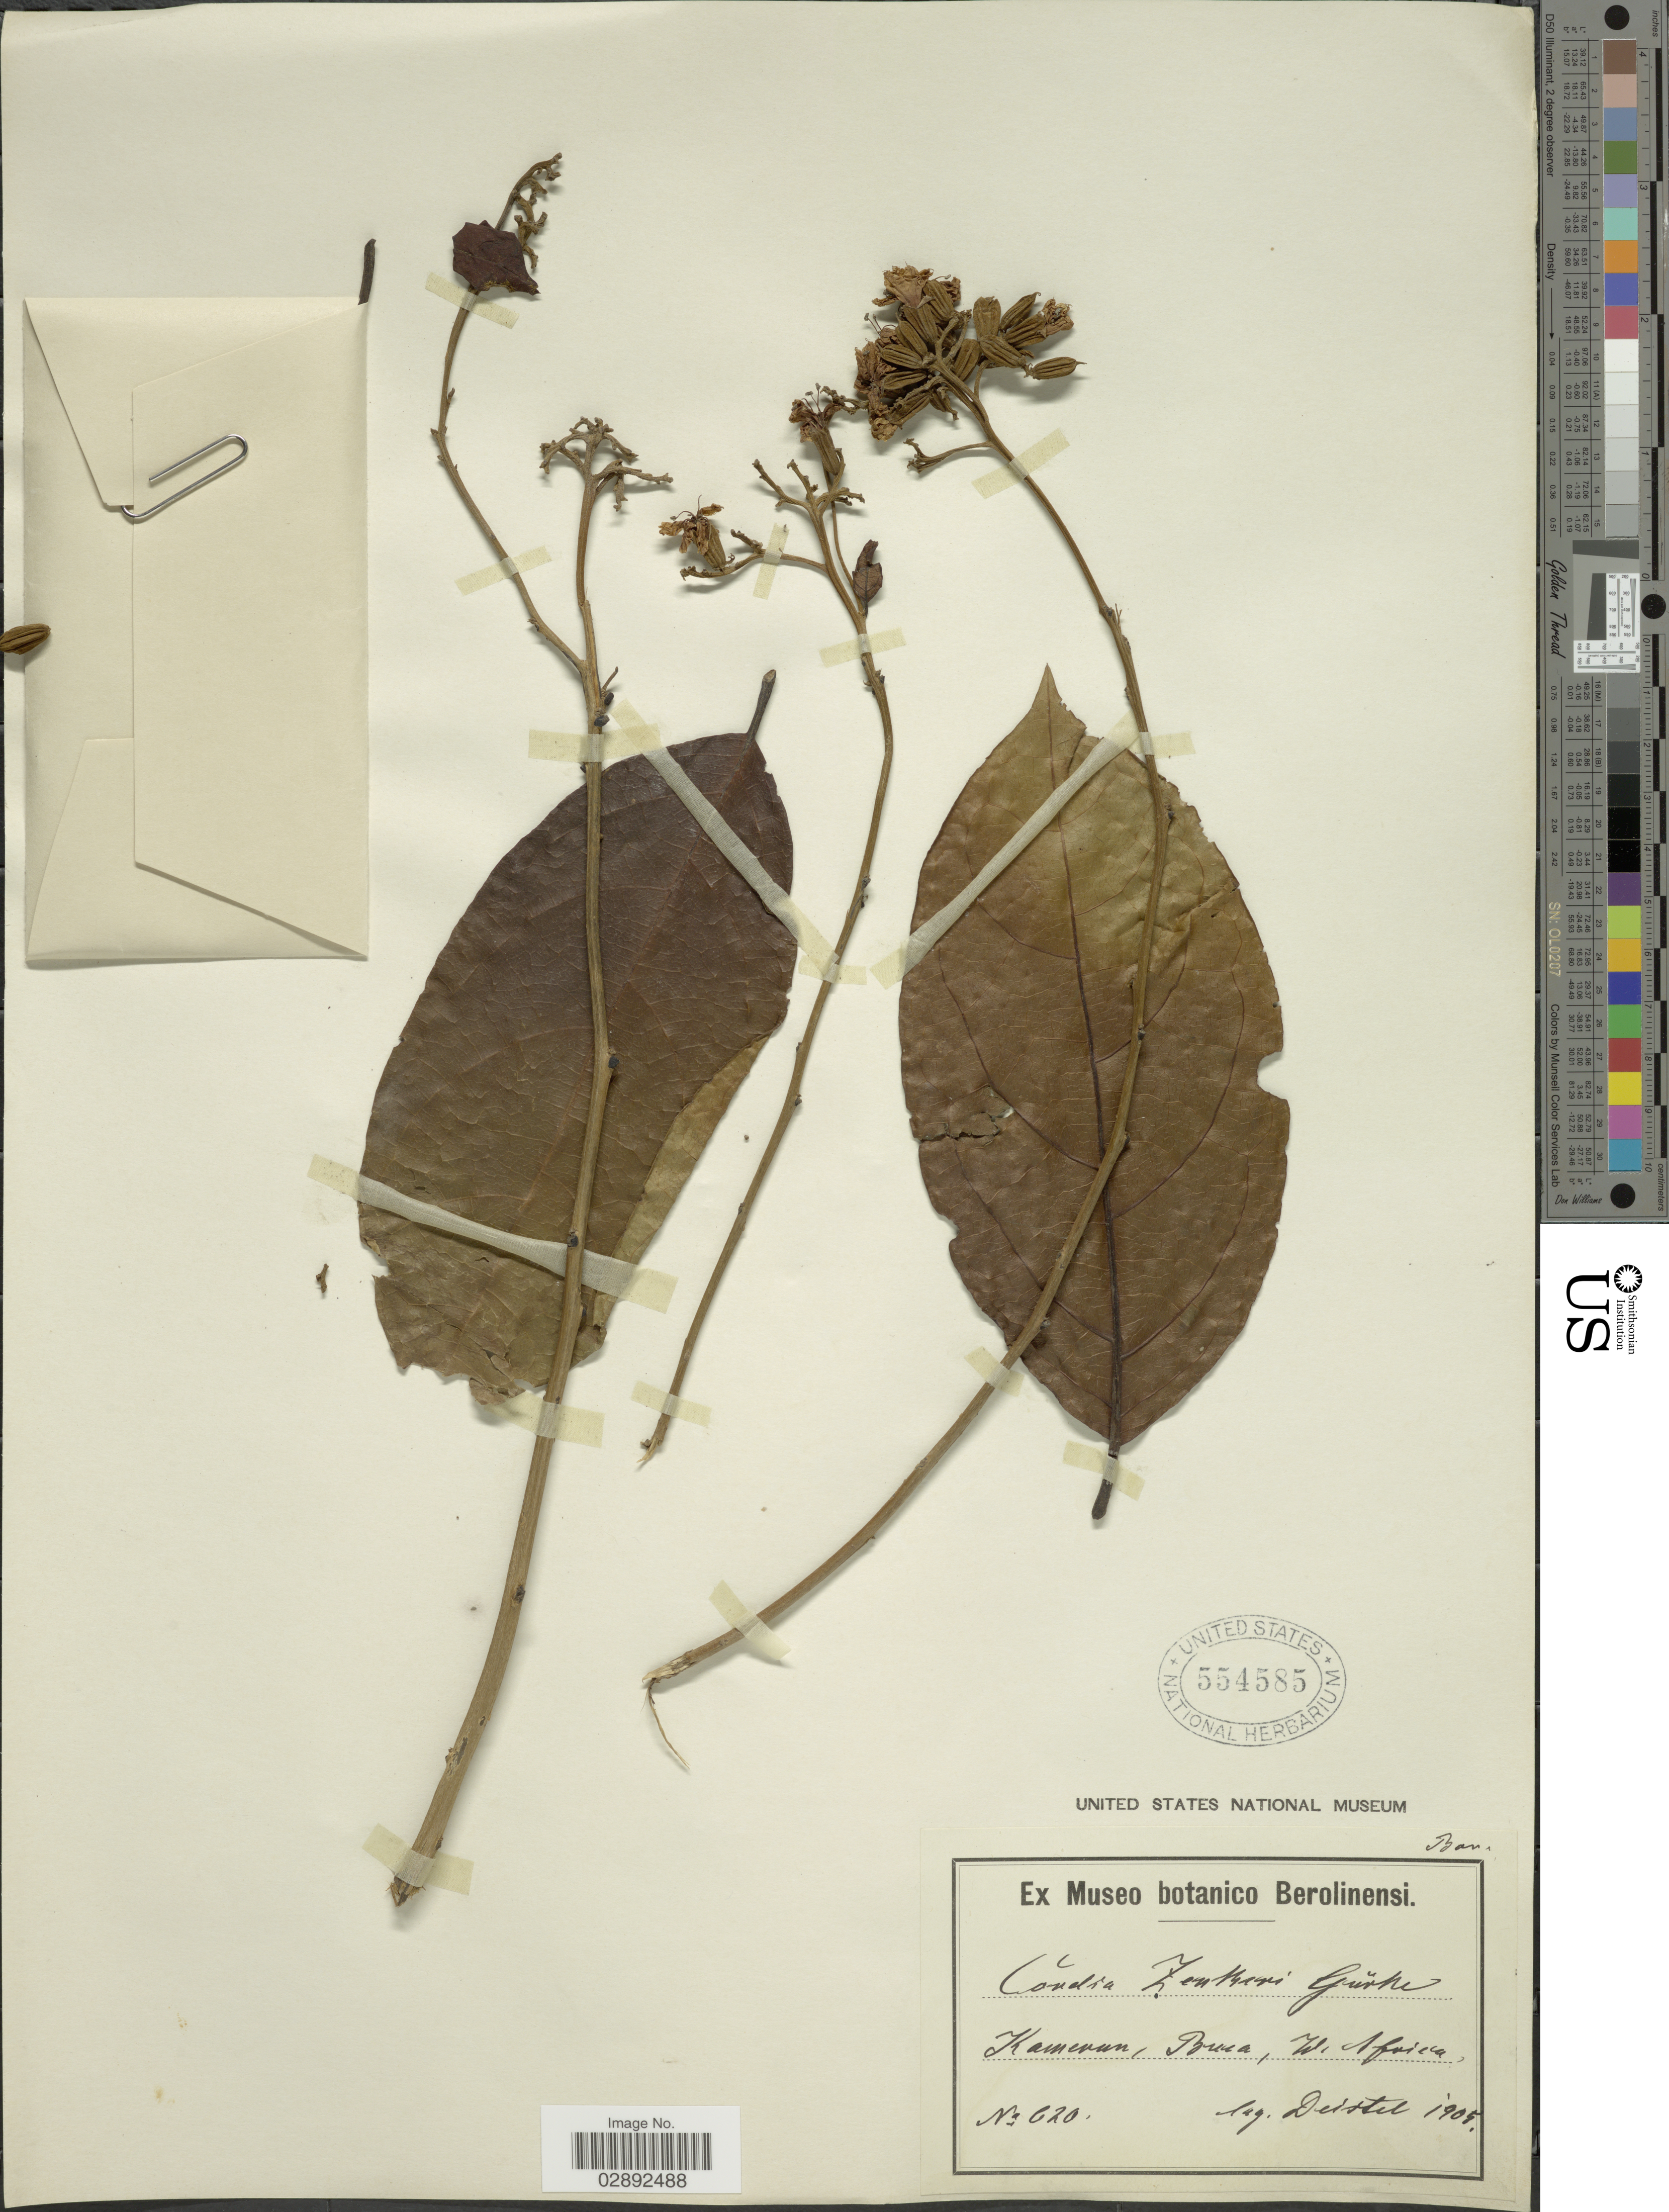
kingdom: Plantae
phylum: Tracheophyta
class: Magnoliopsida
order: Boraginales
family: Cordiaceae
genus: Cordia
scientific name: Cordia zenkeri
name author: Gürke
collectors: -. Deistel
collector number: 620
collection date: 1905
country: Cameroon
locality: Buea, W. Africa. Kamerun.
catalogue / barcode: US 554585